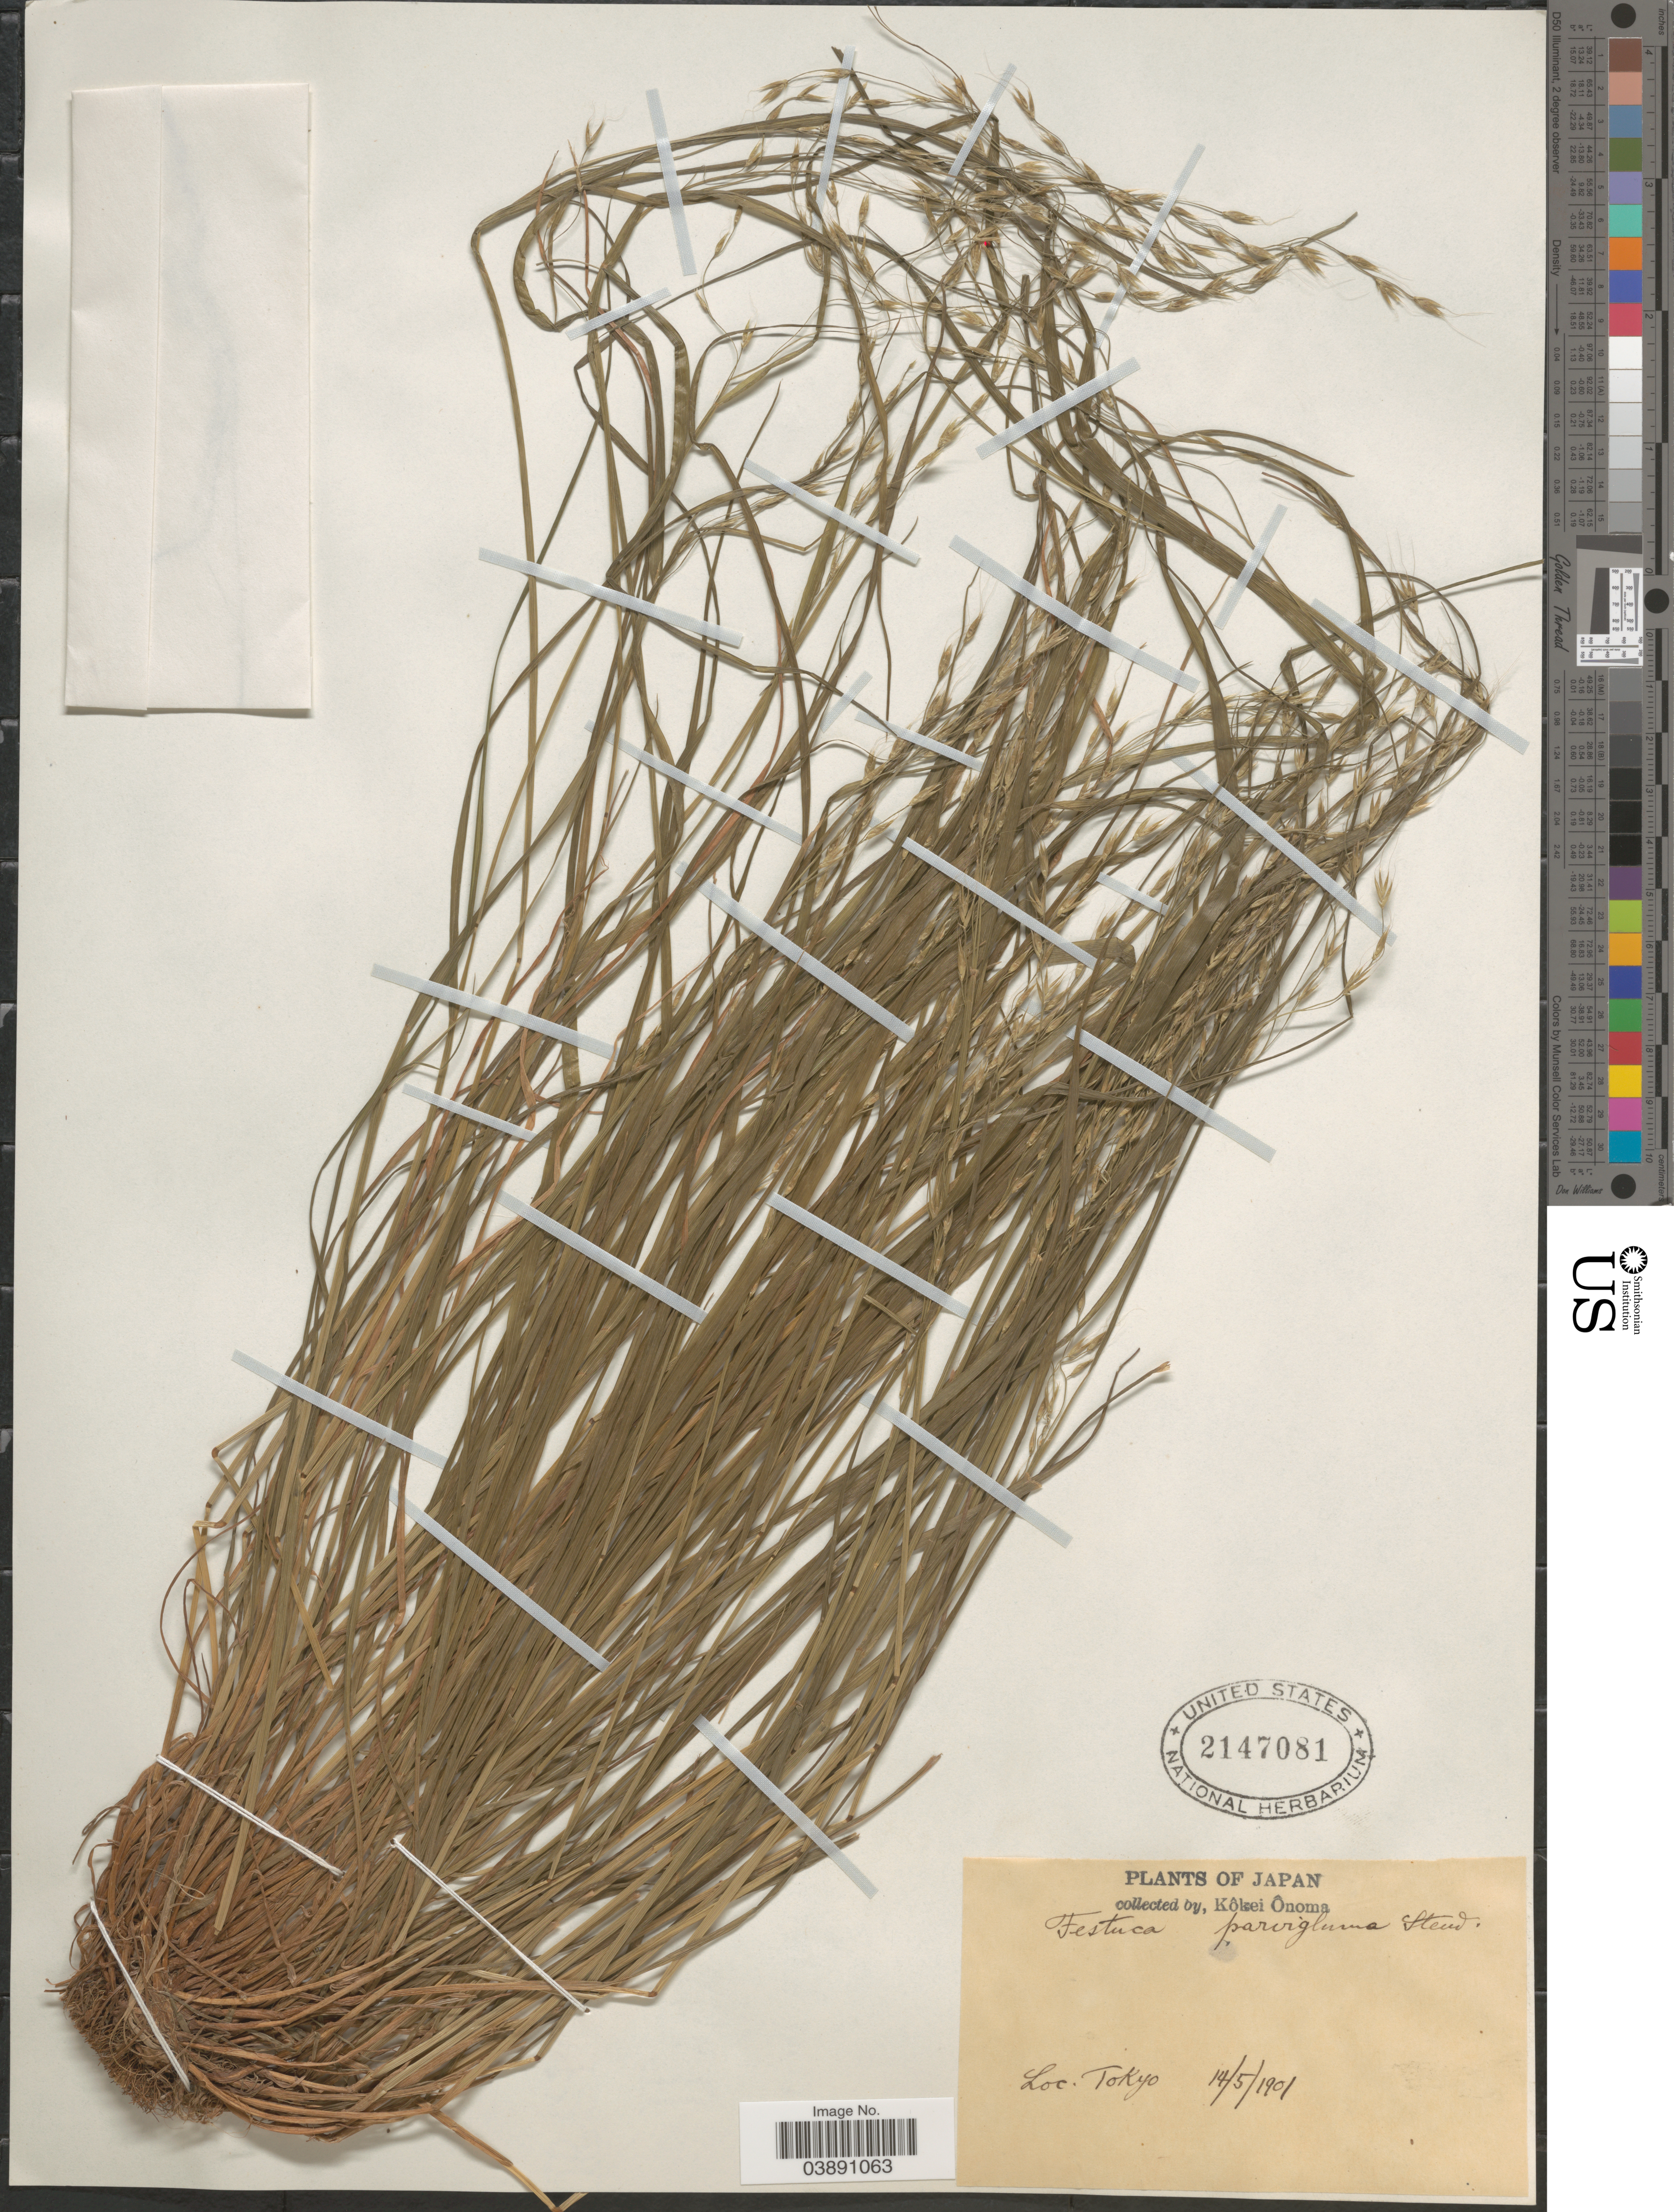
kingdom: Plantae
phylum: Tracheophyta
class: Liliopsida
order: Poales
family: Poaceae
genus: Festuca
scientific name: Festuca parvigluma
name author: Steud.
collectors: K. Onoma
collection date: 1901-05-14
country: Japan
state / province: Tokyo, Federal City of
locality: Tokyo.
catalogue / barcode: US 2147081